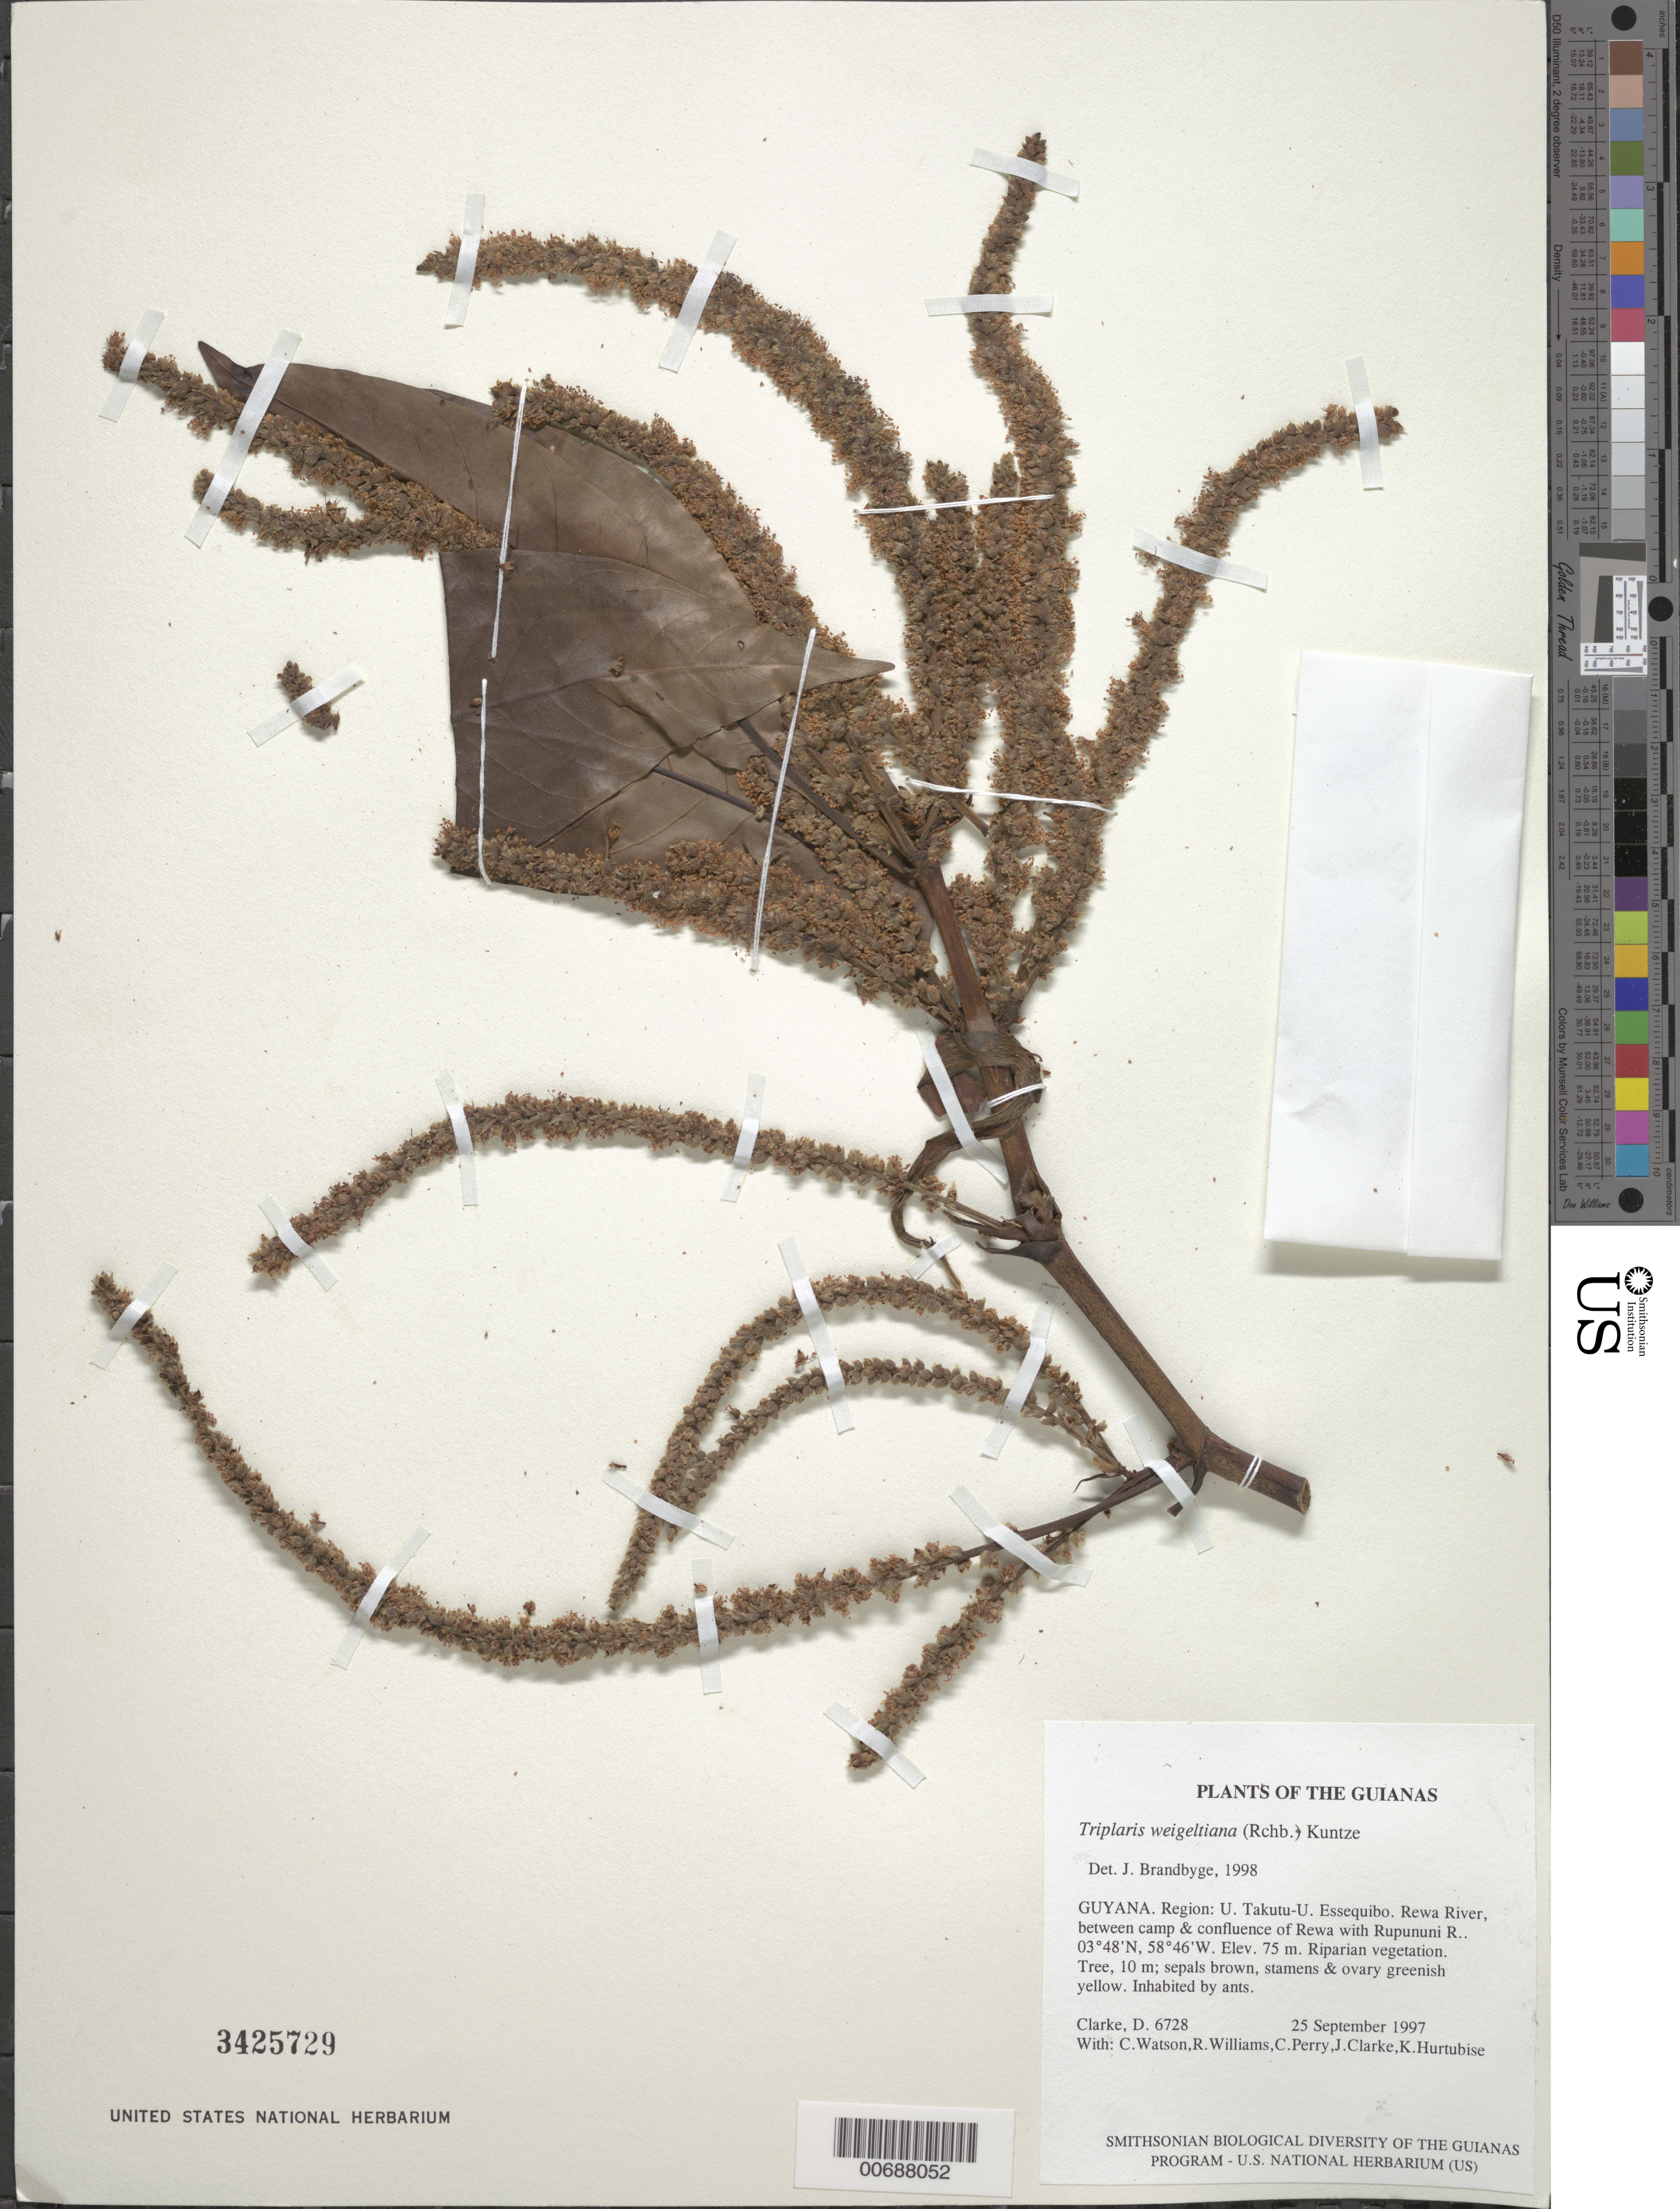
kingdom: Plantae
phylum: Tracheophyta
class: Magnoliopsida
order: Caryophyllales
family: Polygonaceae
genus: Triplaris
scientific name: Triplaris weigeltiana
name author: (Rchb.) Kuntze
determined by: Brandbyge, J.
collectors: H. D. Clarke, C. Watson, R. Williams, C. Perry, J. Clarke & K. Hurtubise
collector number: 6728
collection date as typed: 25 September 1997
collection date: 1997-09-25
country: Guyana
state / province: U. Takutu-U. Essequibo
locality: Rewa River, between camp & confluence of Rewa with Rupununi R.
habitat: Riparian vegetation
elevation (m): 75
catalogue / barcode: US 3425729